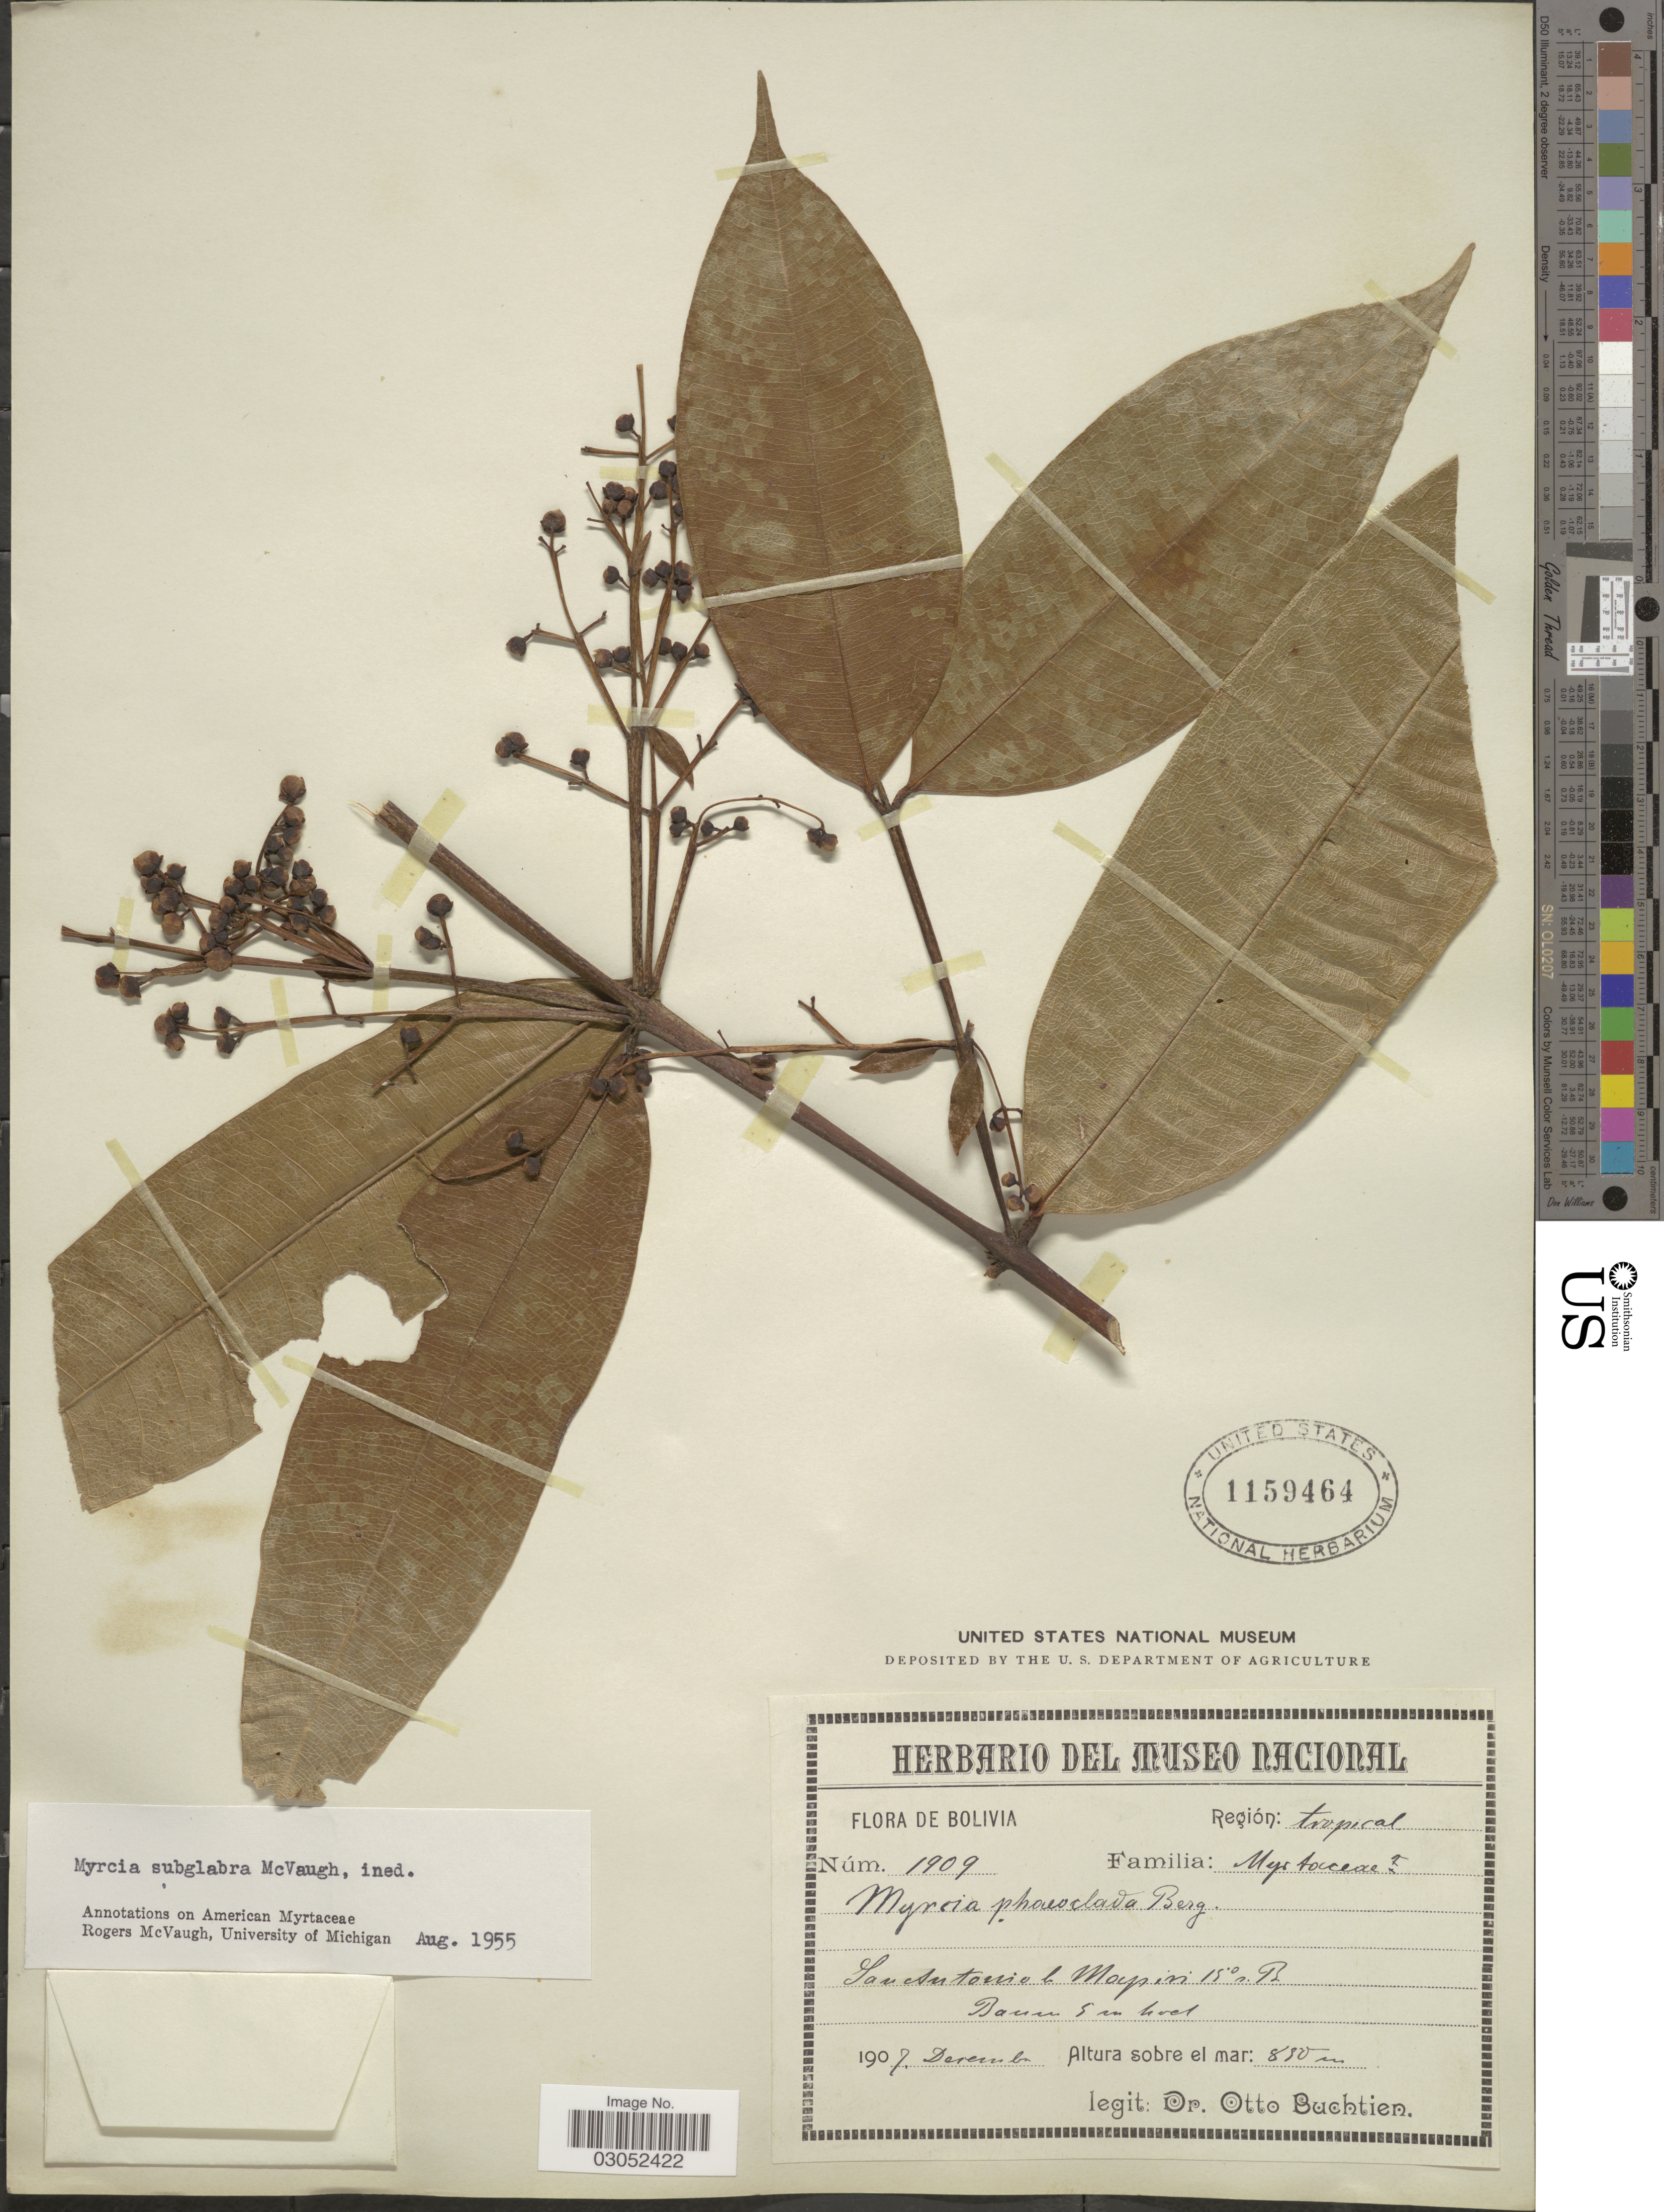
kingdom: Plantae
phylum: Tracheophyta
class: Magnoliopsida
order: Myrtales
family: Myrtaceae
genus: Myrcia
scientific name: Myrcia subglabra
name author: McVaugh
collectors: O. Buchtien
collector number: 1909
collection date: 1907-12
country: Bolivia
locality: Región: tropical. San Antonio b. Mapiri 15°. B.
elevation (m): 850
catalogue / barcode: US 1159464